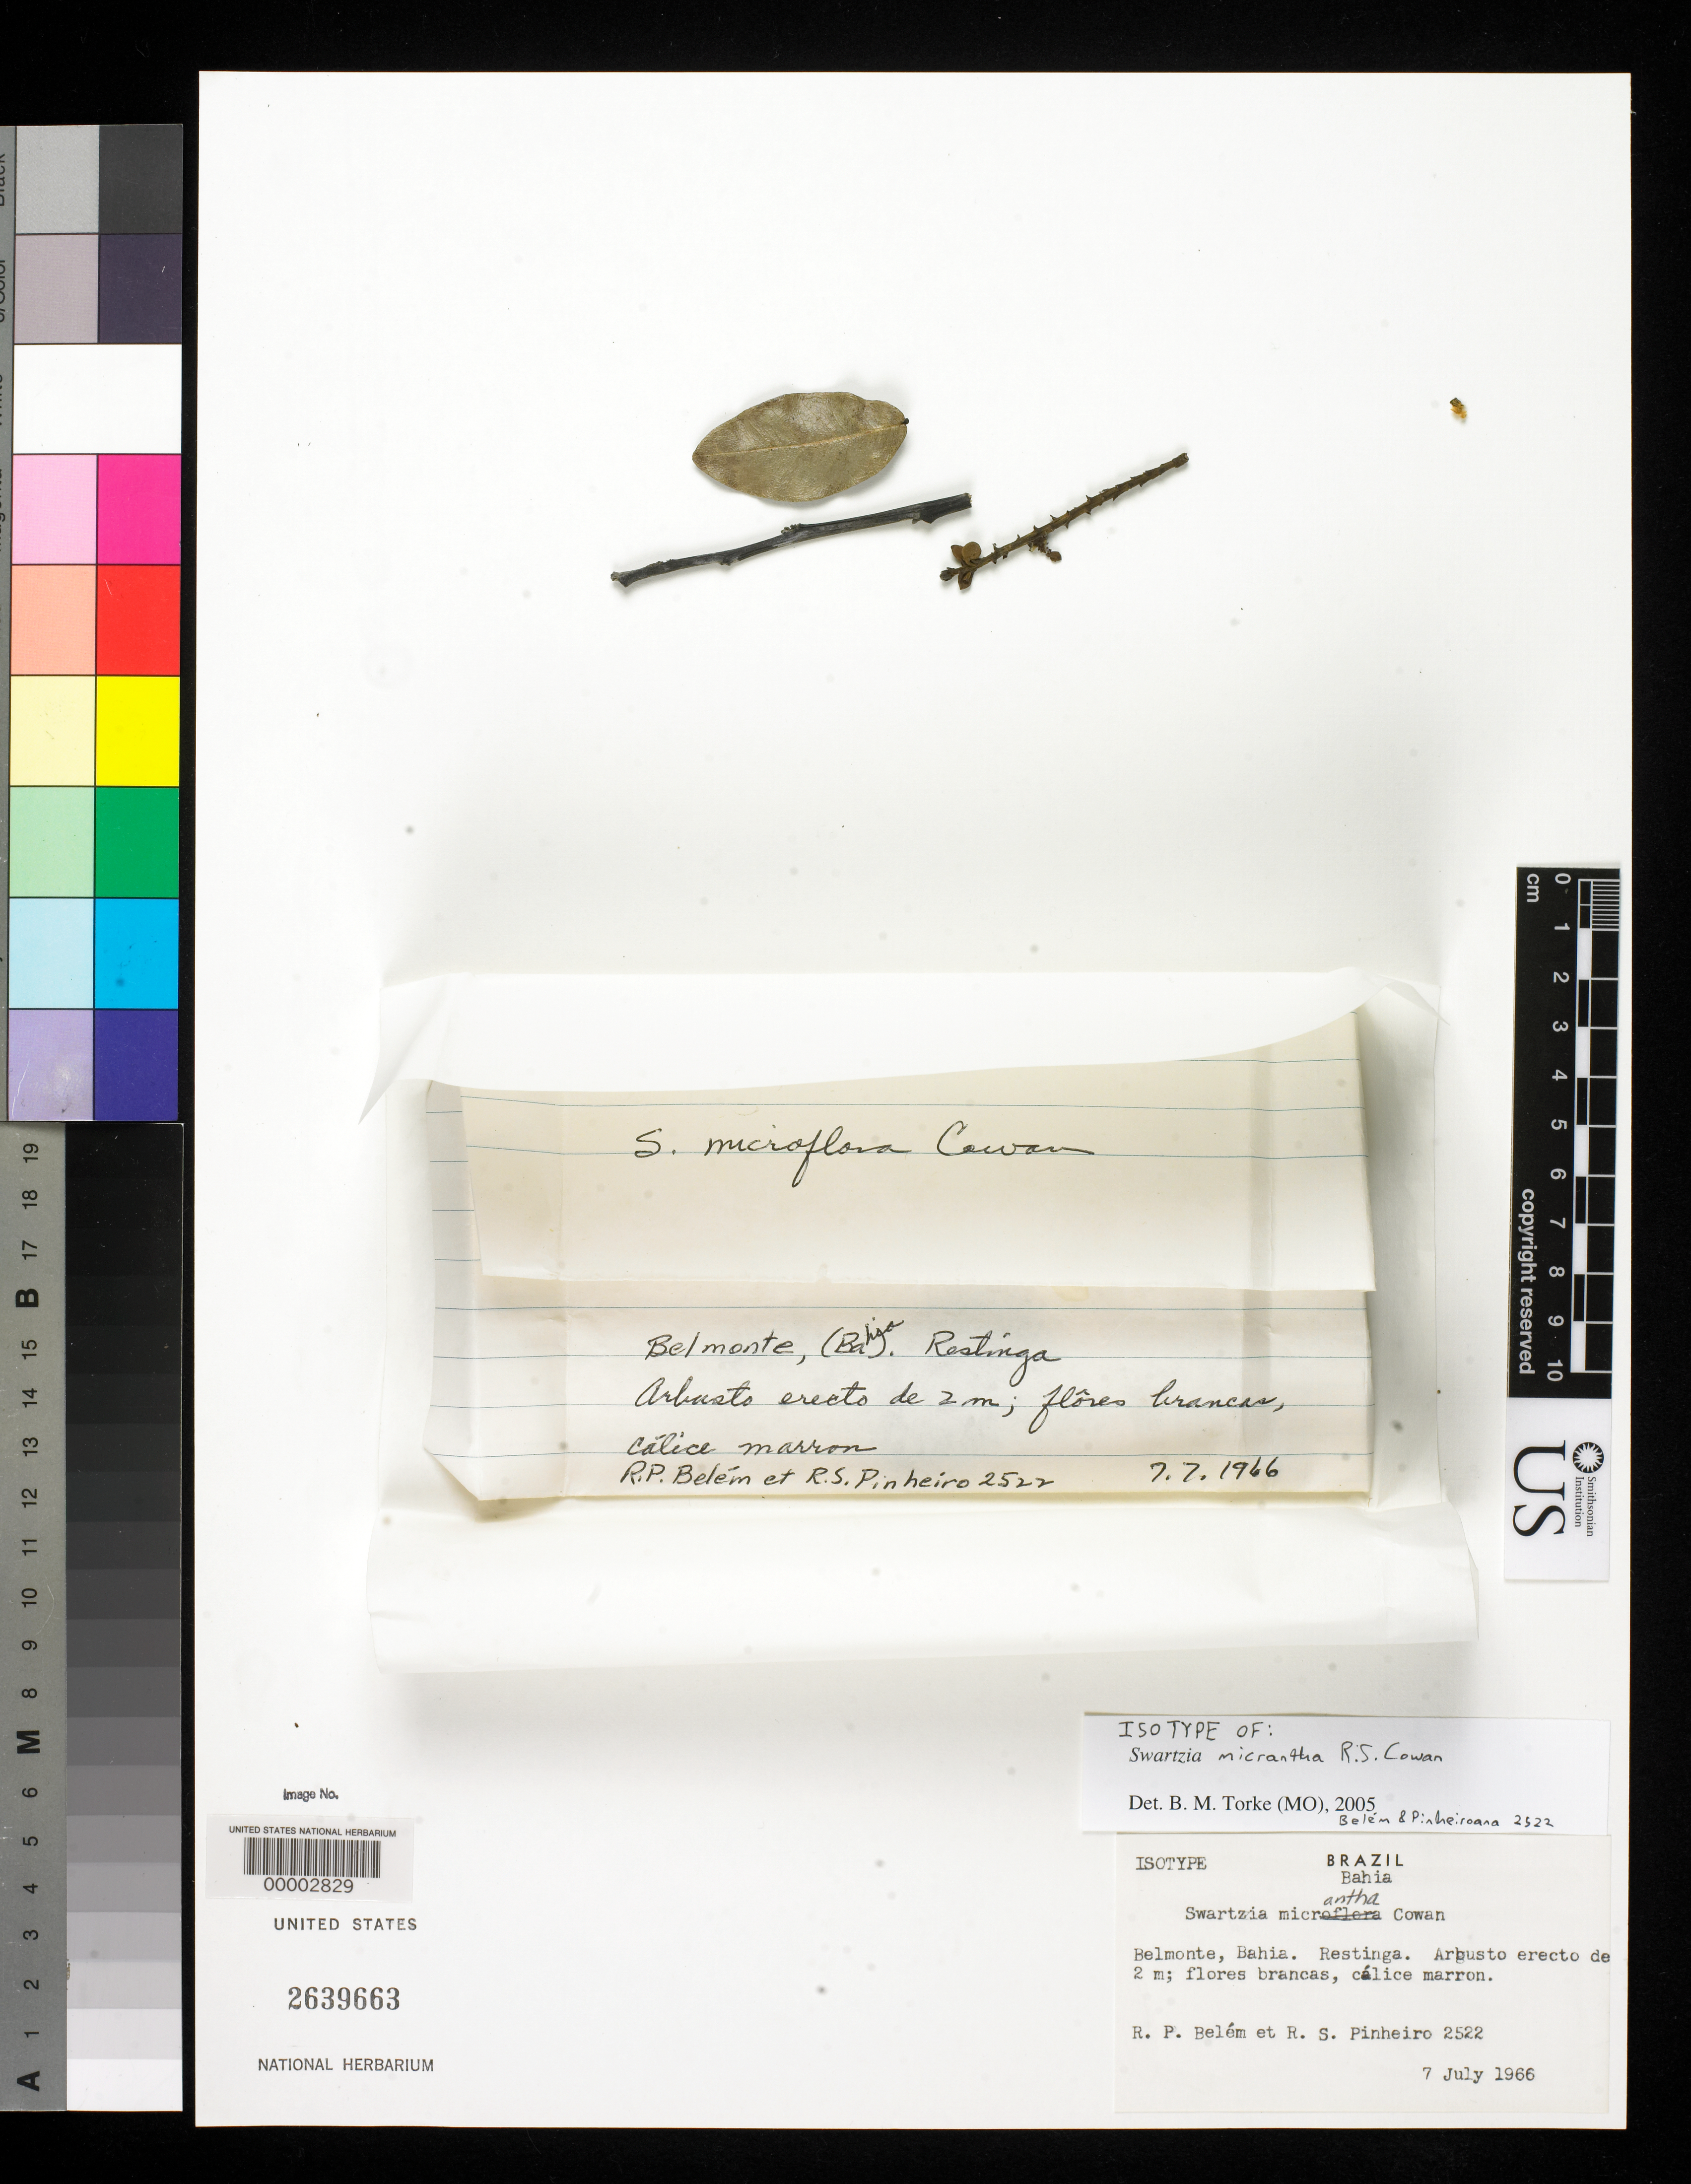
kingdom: Plantae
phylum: Tracheophyta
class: Magnoliopsida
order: Fabales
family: Fabaceae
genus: Swartzia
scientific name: Swartzia micrantha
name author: R.S. Cowan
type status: Isotype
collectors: R. P. Belém & R. S. Pinheiro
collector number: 2522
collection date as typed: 07 Jul 1966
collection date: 1966-07-07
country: Brazil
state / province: Bahia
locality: Belmonte.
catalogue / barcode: US 2639663